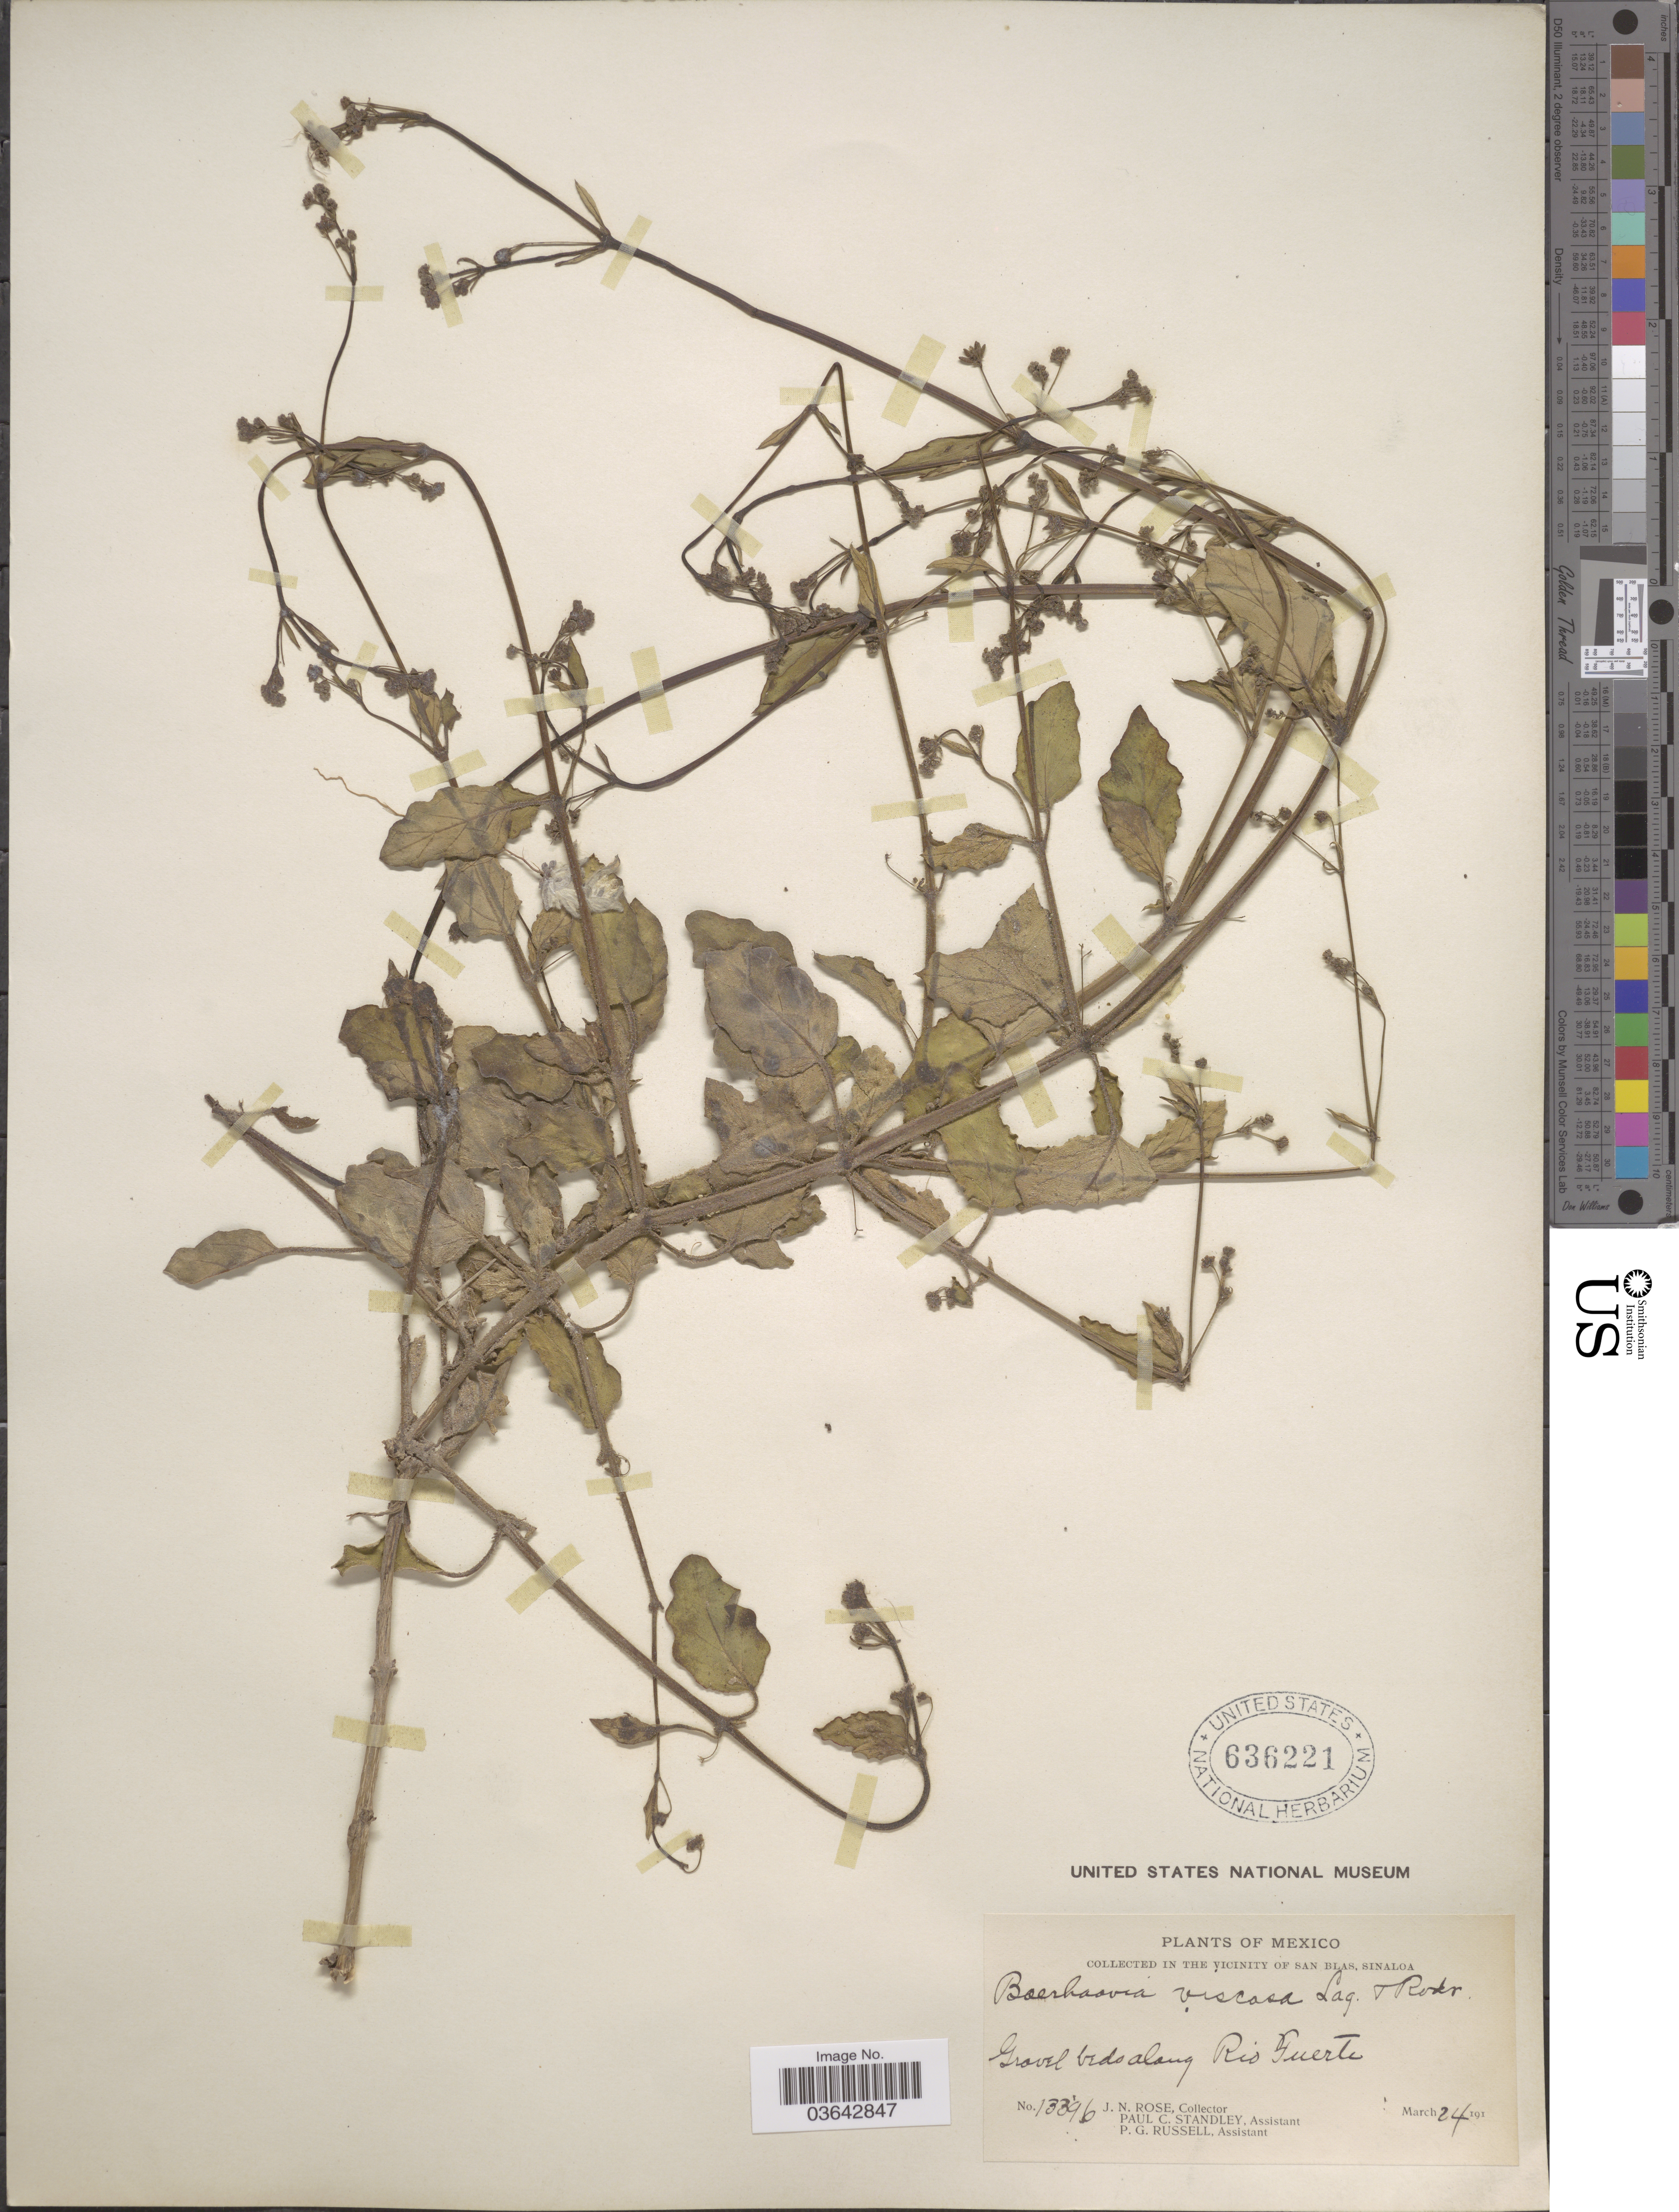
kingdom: Plantae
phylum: Tracheophyta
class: Magnoliopsida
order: Caryophyllales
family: Nyctaginaceae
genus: Boerhavia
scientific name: Boerhavia caribaea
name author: Jacq.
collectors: J. N. Rose, P. C. Standley & P. G. Russell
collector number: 13396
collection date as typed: March 24, 191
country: Mexico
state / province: Sinaloa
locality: In the vicinity of San Blas. Gravel beds along Rio Fuerte.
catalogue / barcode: US 636221